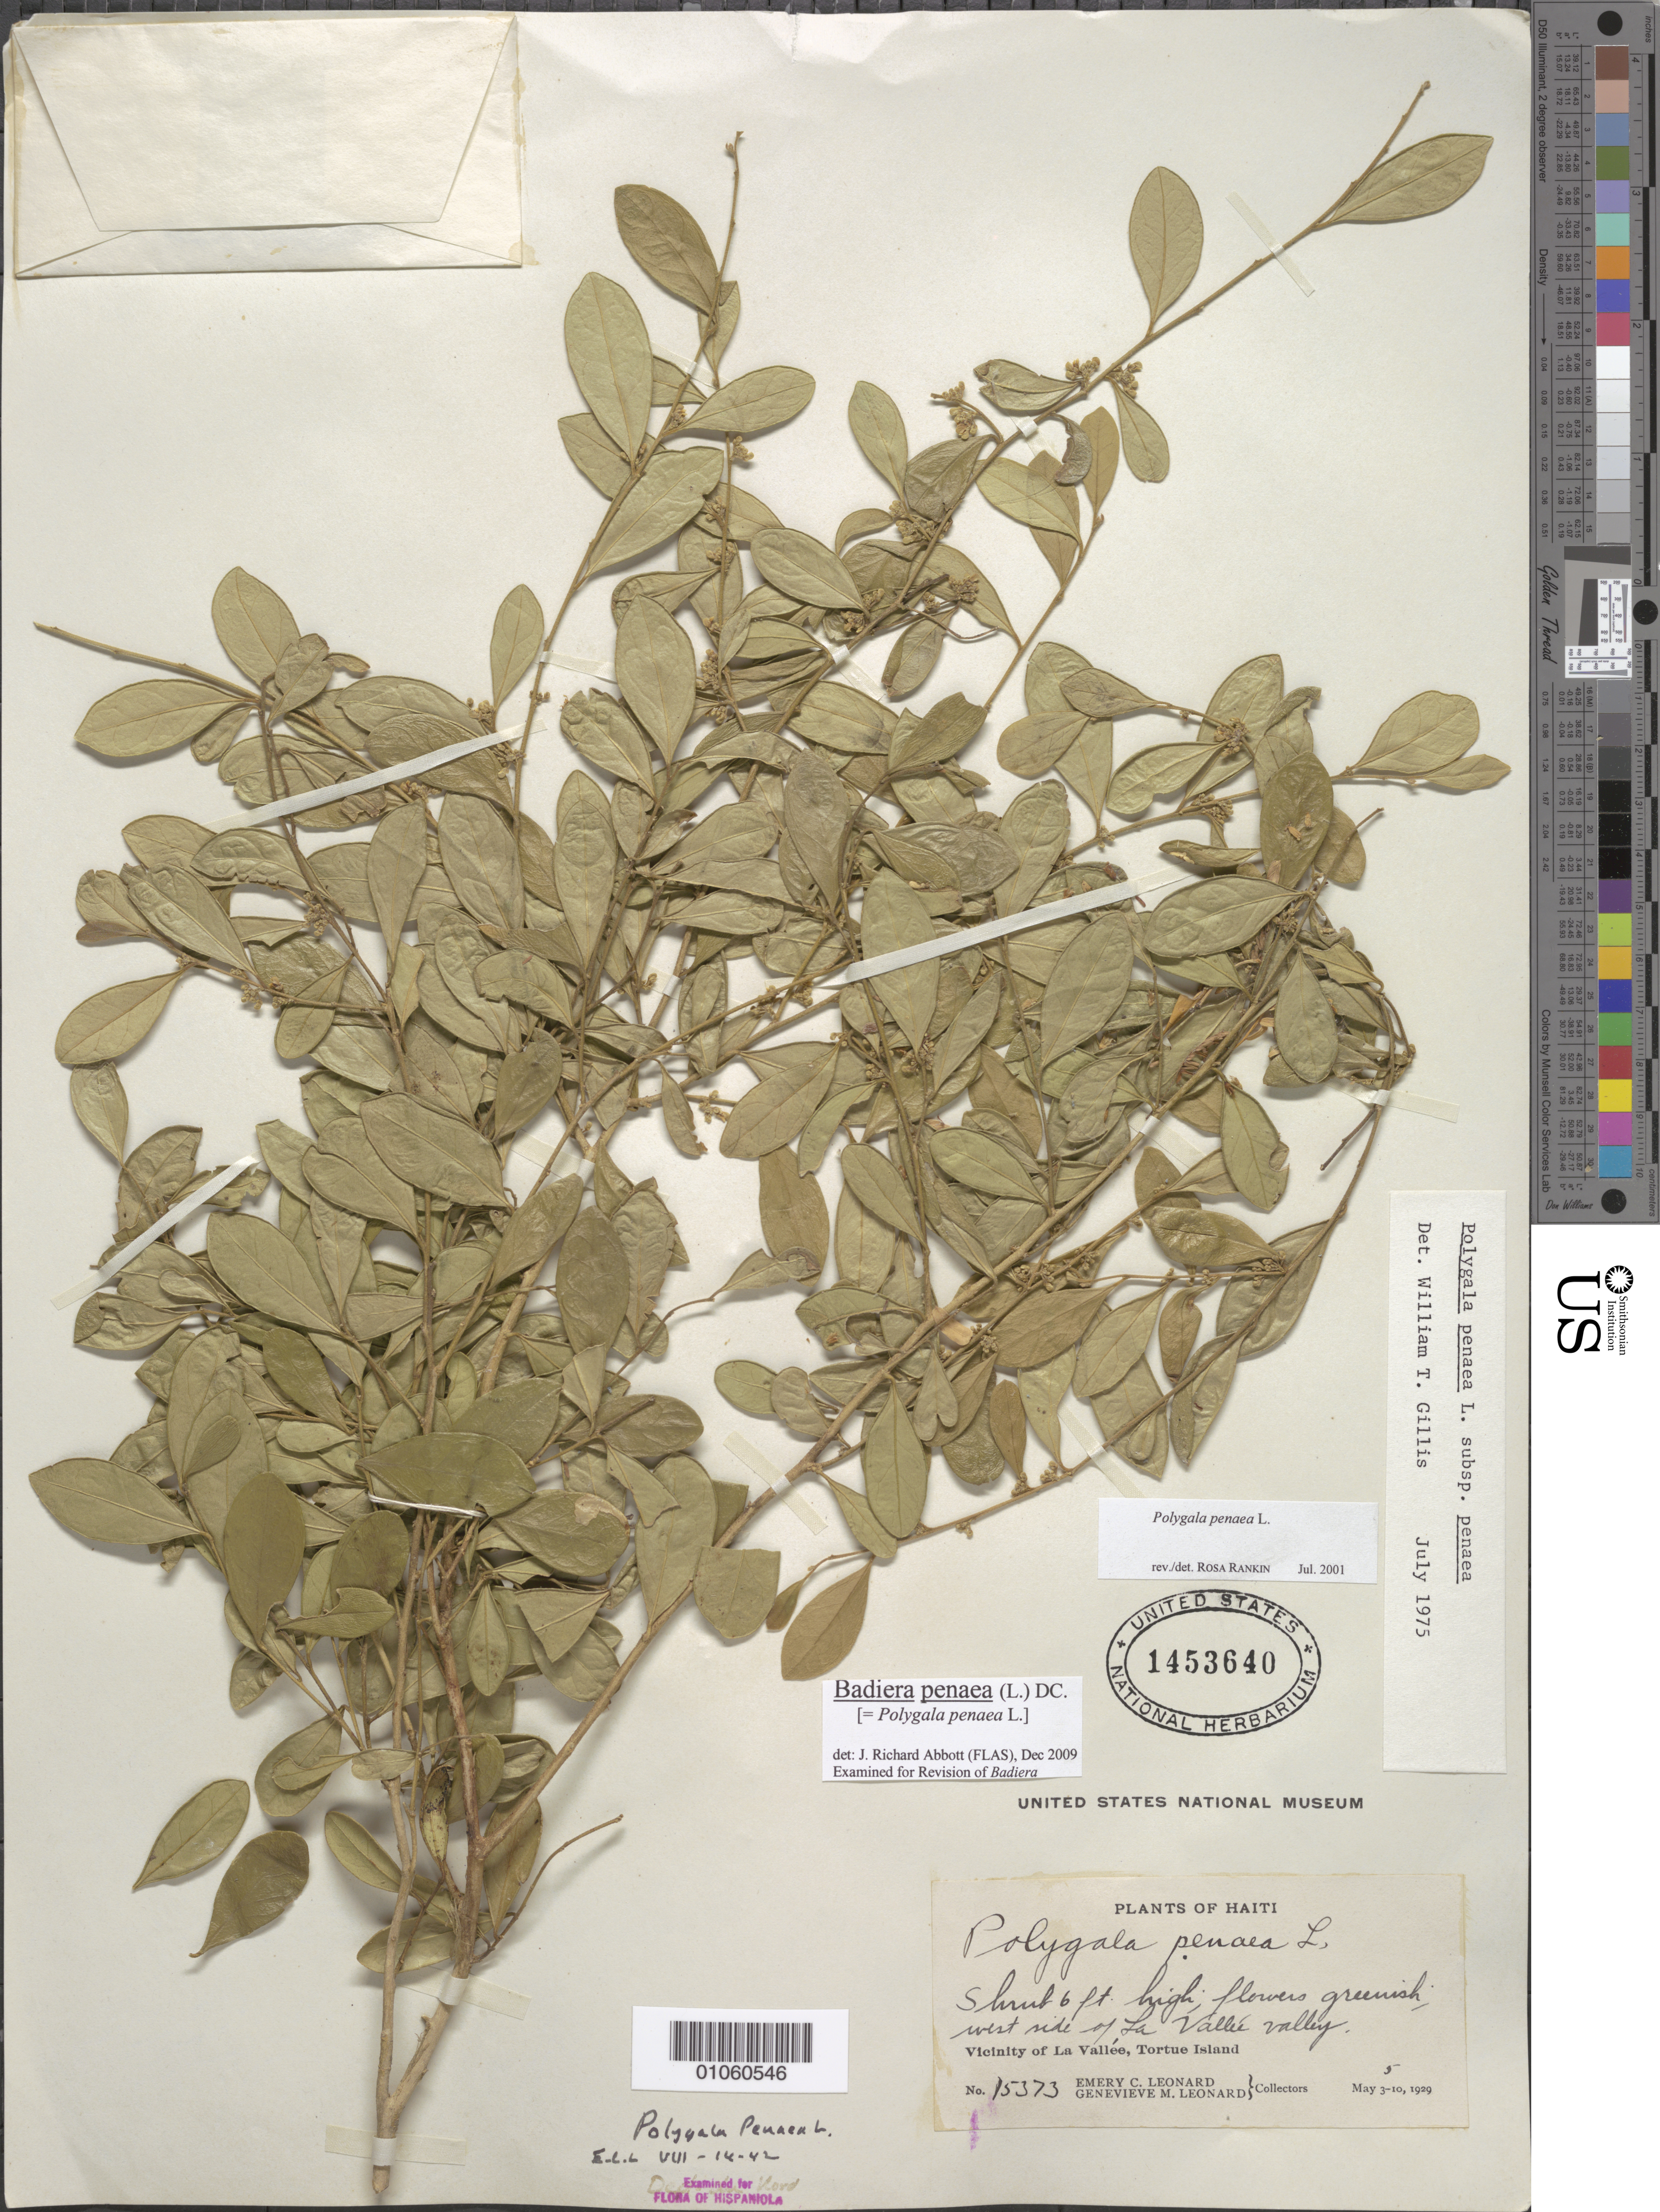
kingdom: Plantae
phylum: Tracheophyta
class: Magnoliopsida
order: Fabales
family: Polygalaceae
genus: Badiera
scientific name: Badiera penaea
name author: (L.) DC.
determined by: Abbott, J. R., (FLAS)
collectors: E. C. Leonard & G. M. Leonard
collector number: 15373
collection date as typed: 05 May 1929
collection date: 1929-05-05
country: Haiti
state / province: Nord-Óuest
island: Île de la Tortue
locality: Tortue Island, W side of La Vallée valley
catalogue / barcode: US 1453640